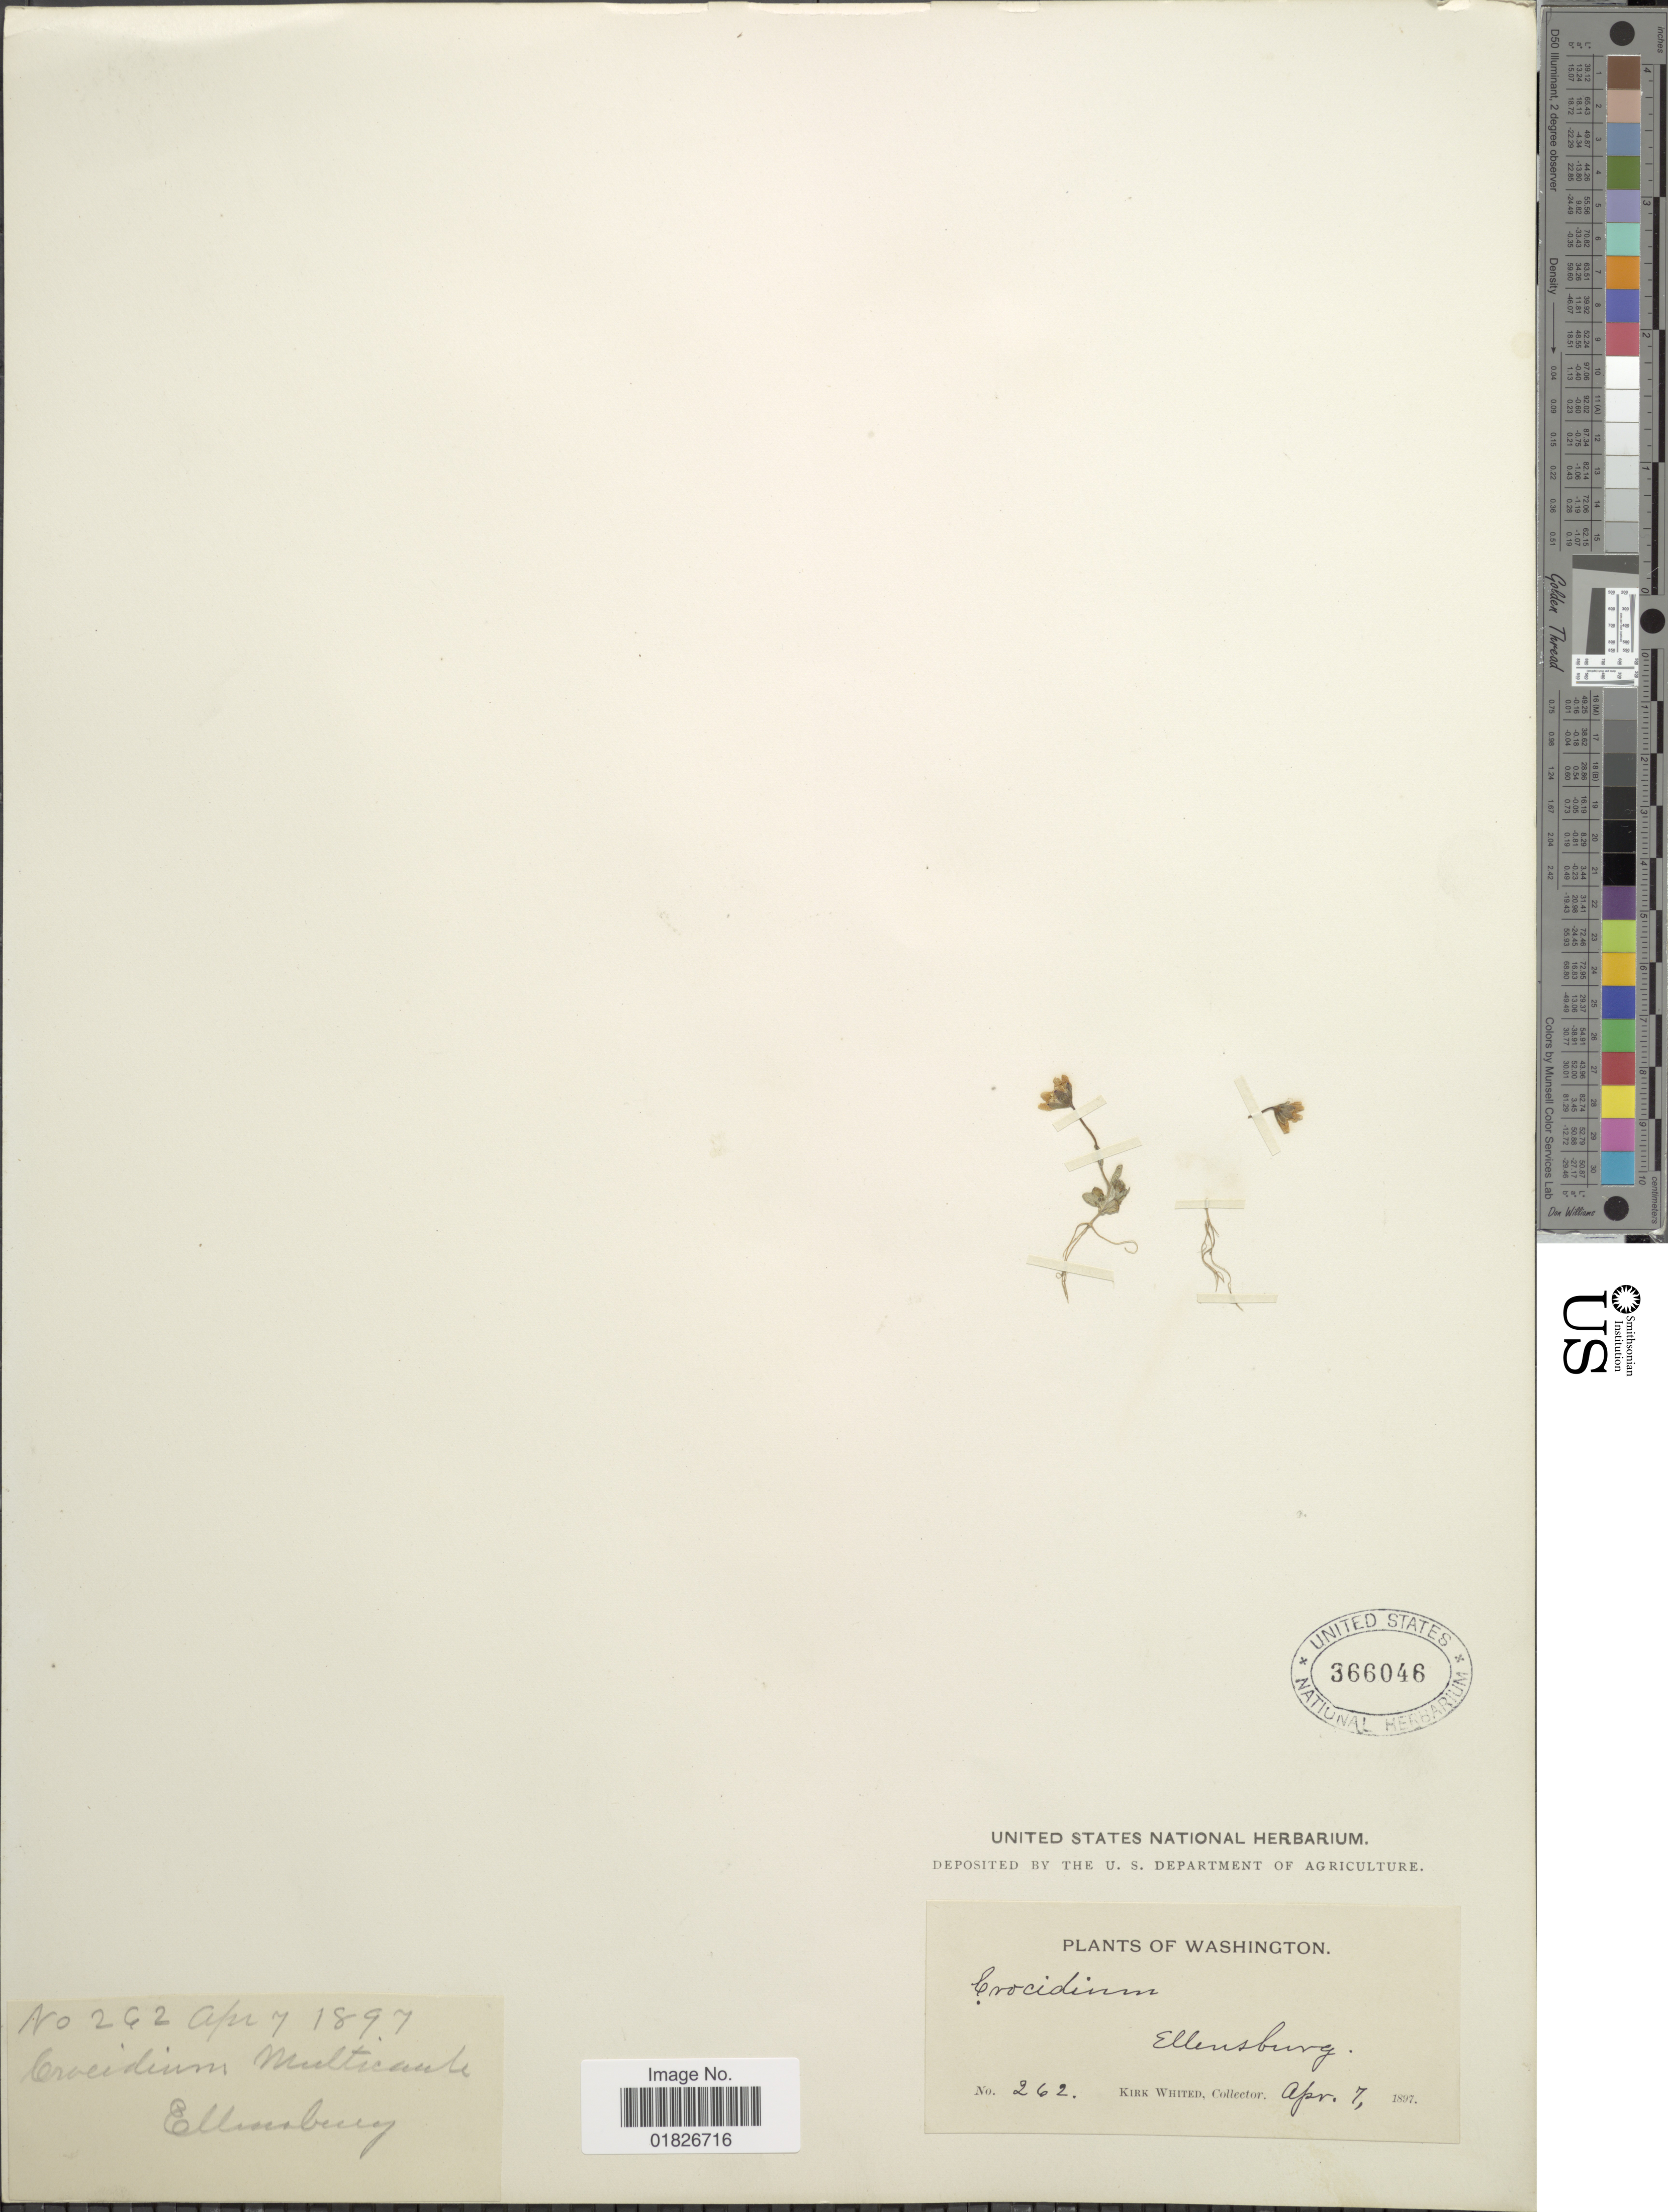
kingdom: Plantae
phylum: Tracheophyta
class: Magnoliopsida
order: Asterales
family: Asteraceae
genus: Crocidium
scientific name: Crocidium multicaule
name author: Hook.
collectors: K. Whited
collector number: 262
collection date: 1897-04-07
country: United States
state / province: Washington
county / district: Kittitas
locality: Ellensburg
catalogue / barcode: US 366046